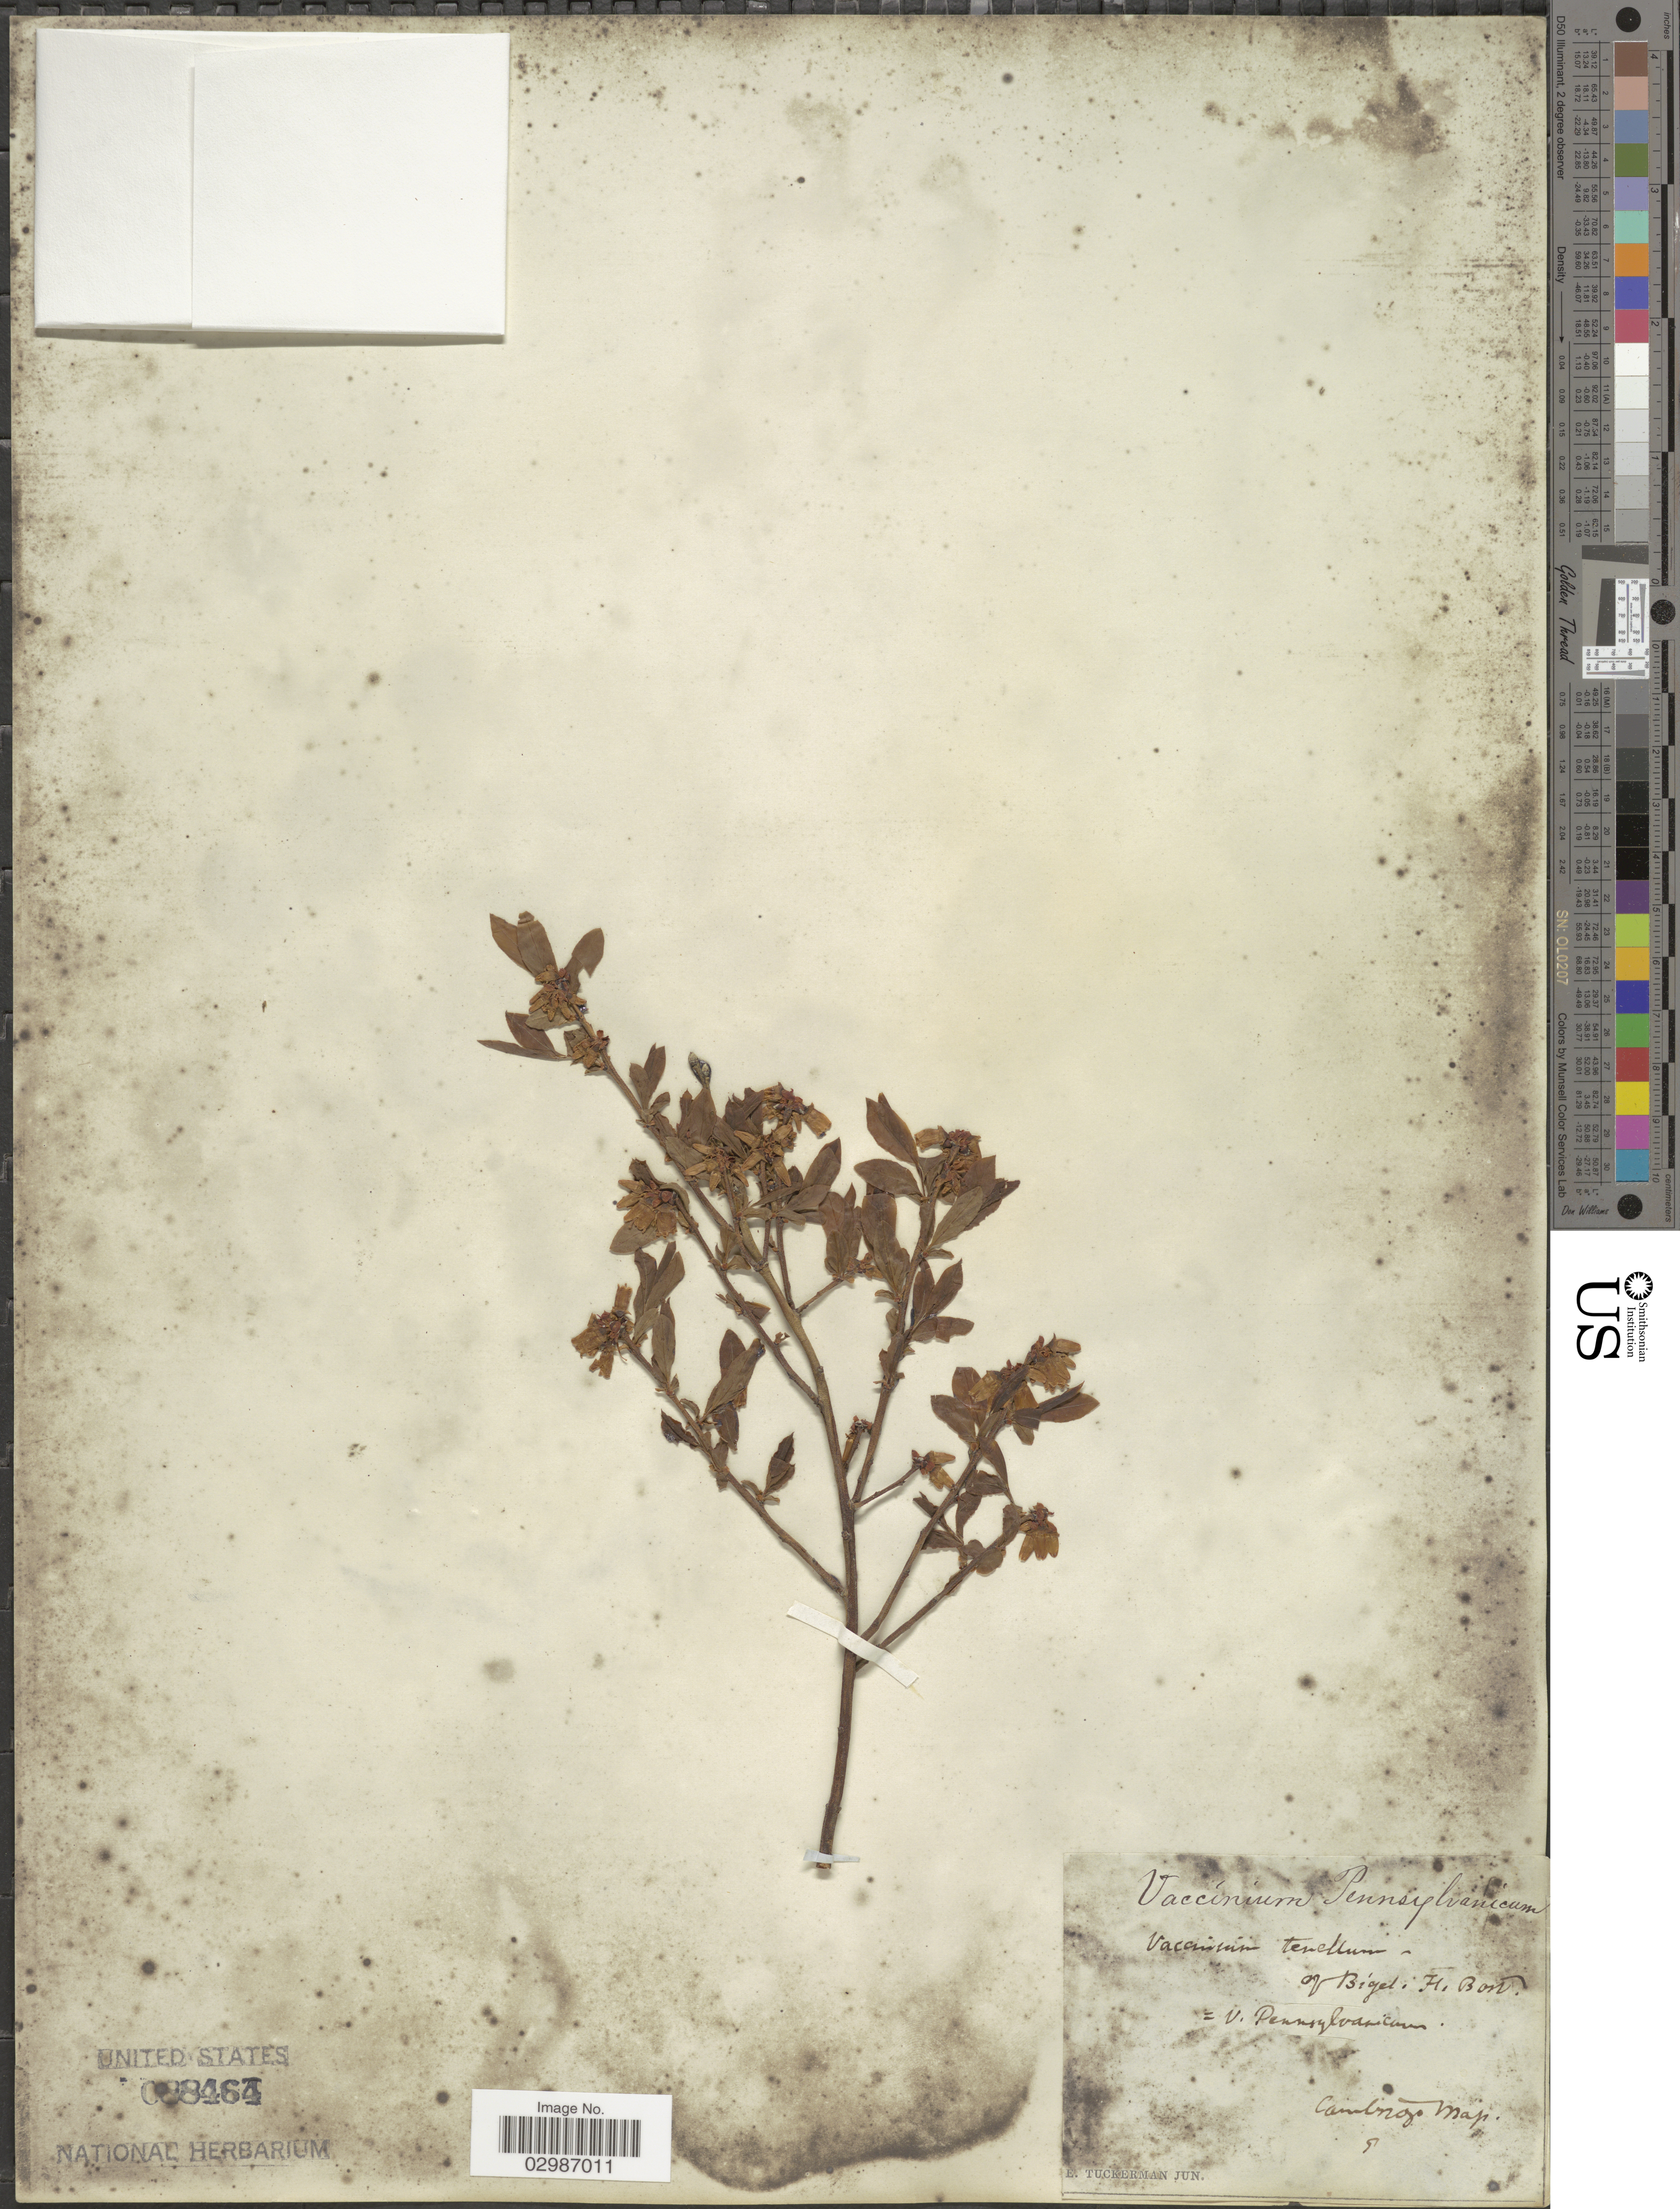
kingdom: Plantae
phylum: Tracheophyta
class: Magnoliopsida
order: Ericales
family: Ericaceae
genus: Vaccinium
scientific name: Vaccinium angustifolium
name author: Aiton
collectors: E. Tuckerman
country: United States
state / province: Massachusetts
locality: Cambridge.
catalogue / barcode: US 88464